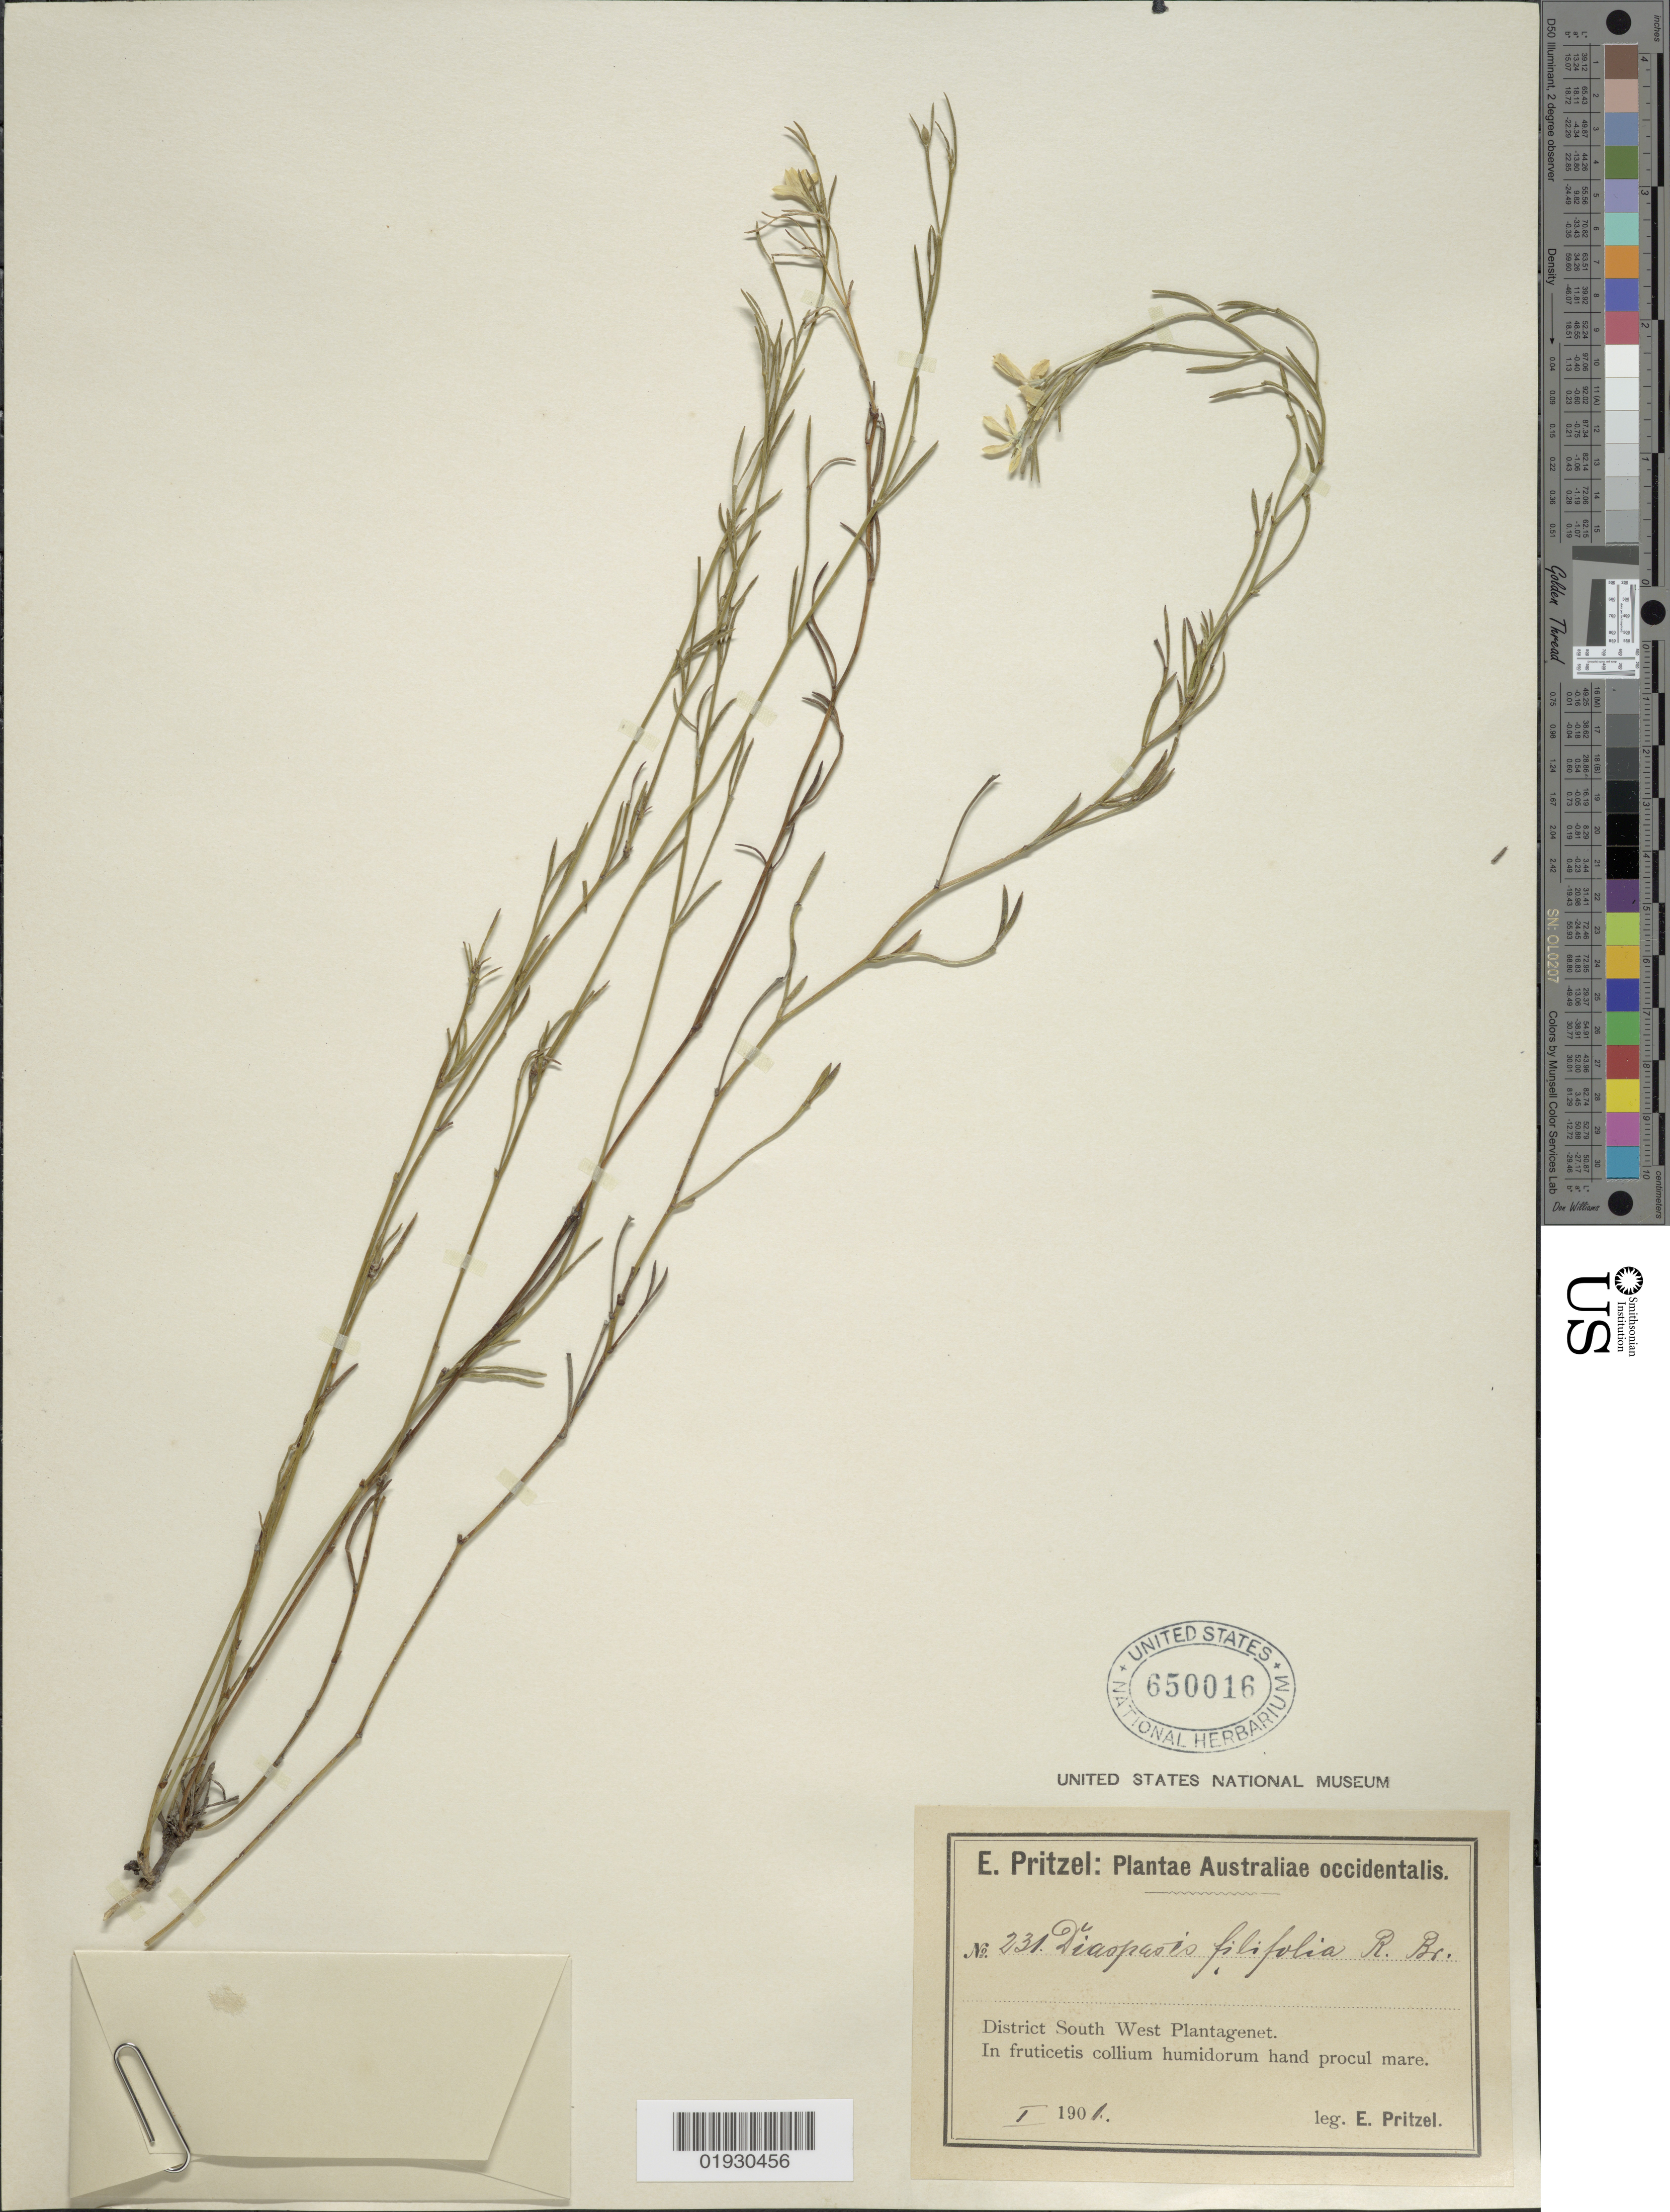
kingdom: Plantae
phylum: Tracheophyta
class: Magnoliopsida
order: Asterales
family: Goodeniaceae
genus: Diaspasis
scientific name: Diaspasis filifolia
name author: R. Br.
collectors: E. G. Pritzel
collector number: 231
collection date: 1901-01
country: Australia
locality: District South West Plantagenet. In fruticetis collium humidorum hand procul mare.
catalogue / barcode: US 650016